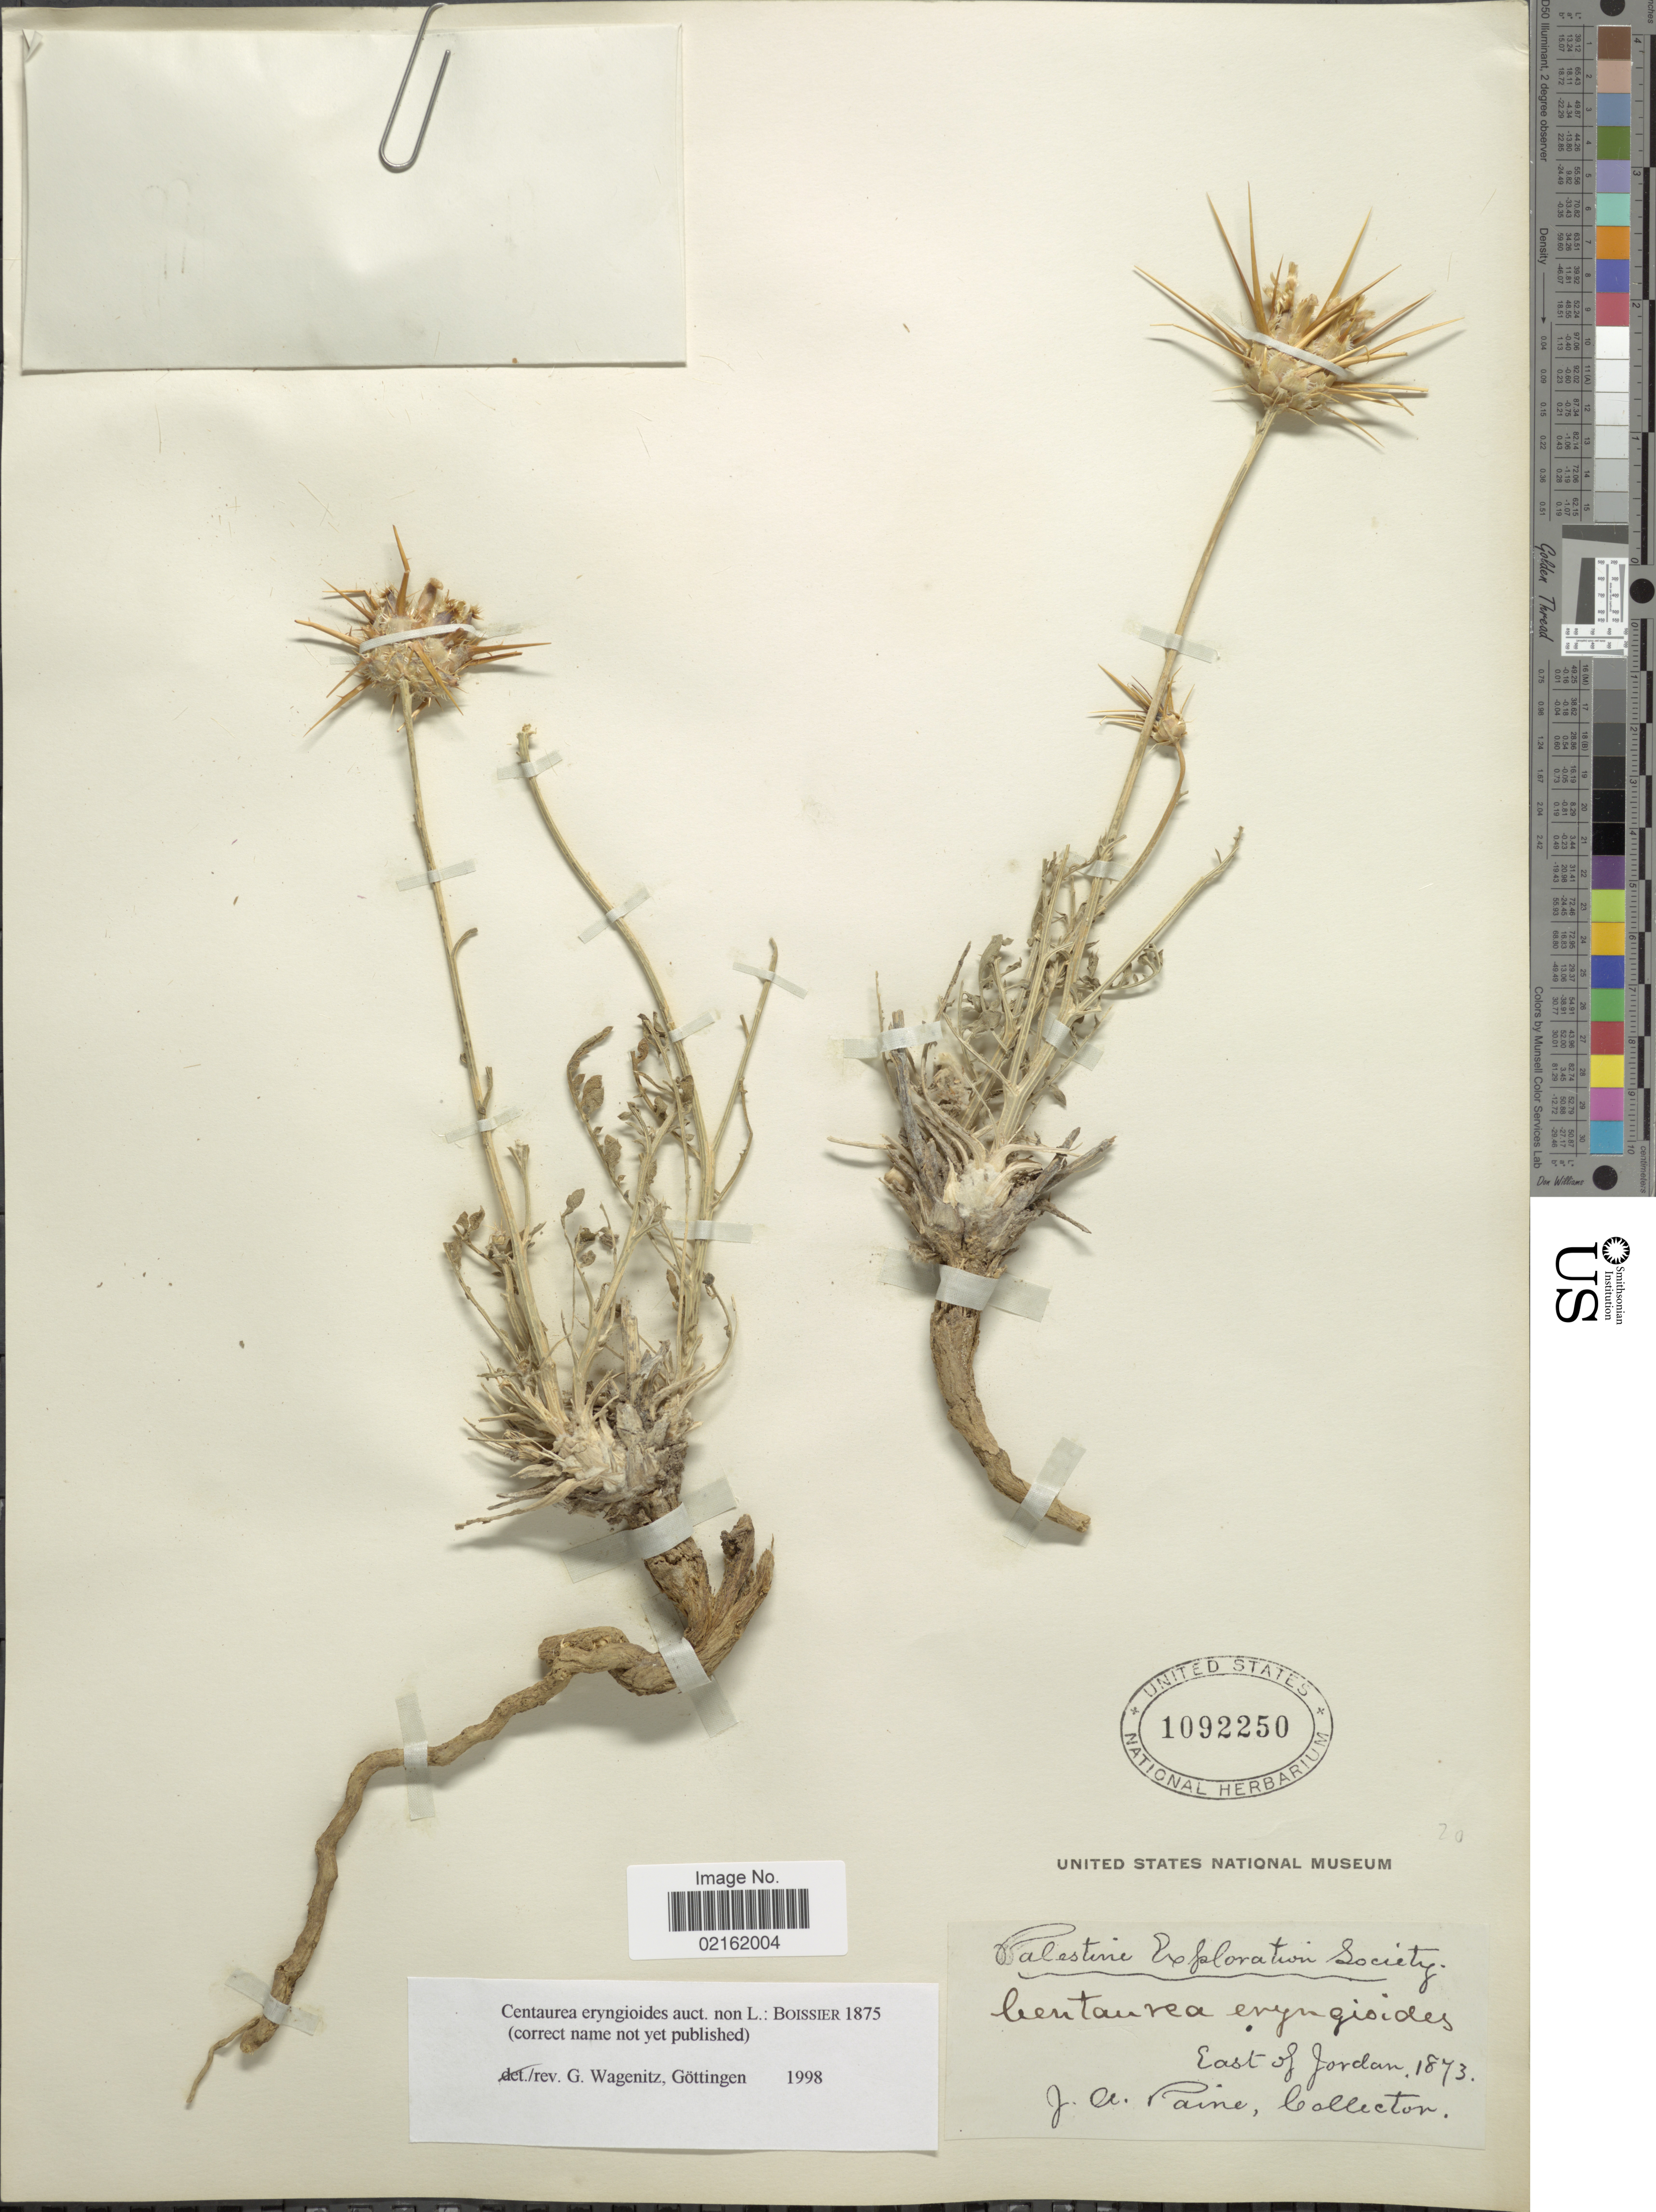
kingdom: Plantae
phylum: Tracheophyta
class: Magnoliopsida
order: Asterales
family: Asteraceae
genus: Centaurea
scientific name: Centaurea eryngioides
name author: Lam.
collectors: J. A. Paine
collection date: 1873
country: Jordan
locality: Palestine, East of Jordan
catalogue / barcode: US 1092250